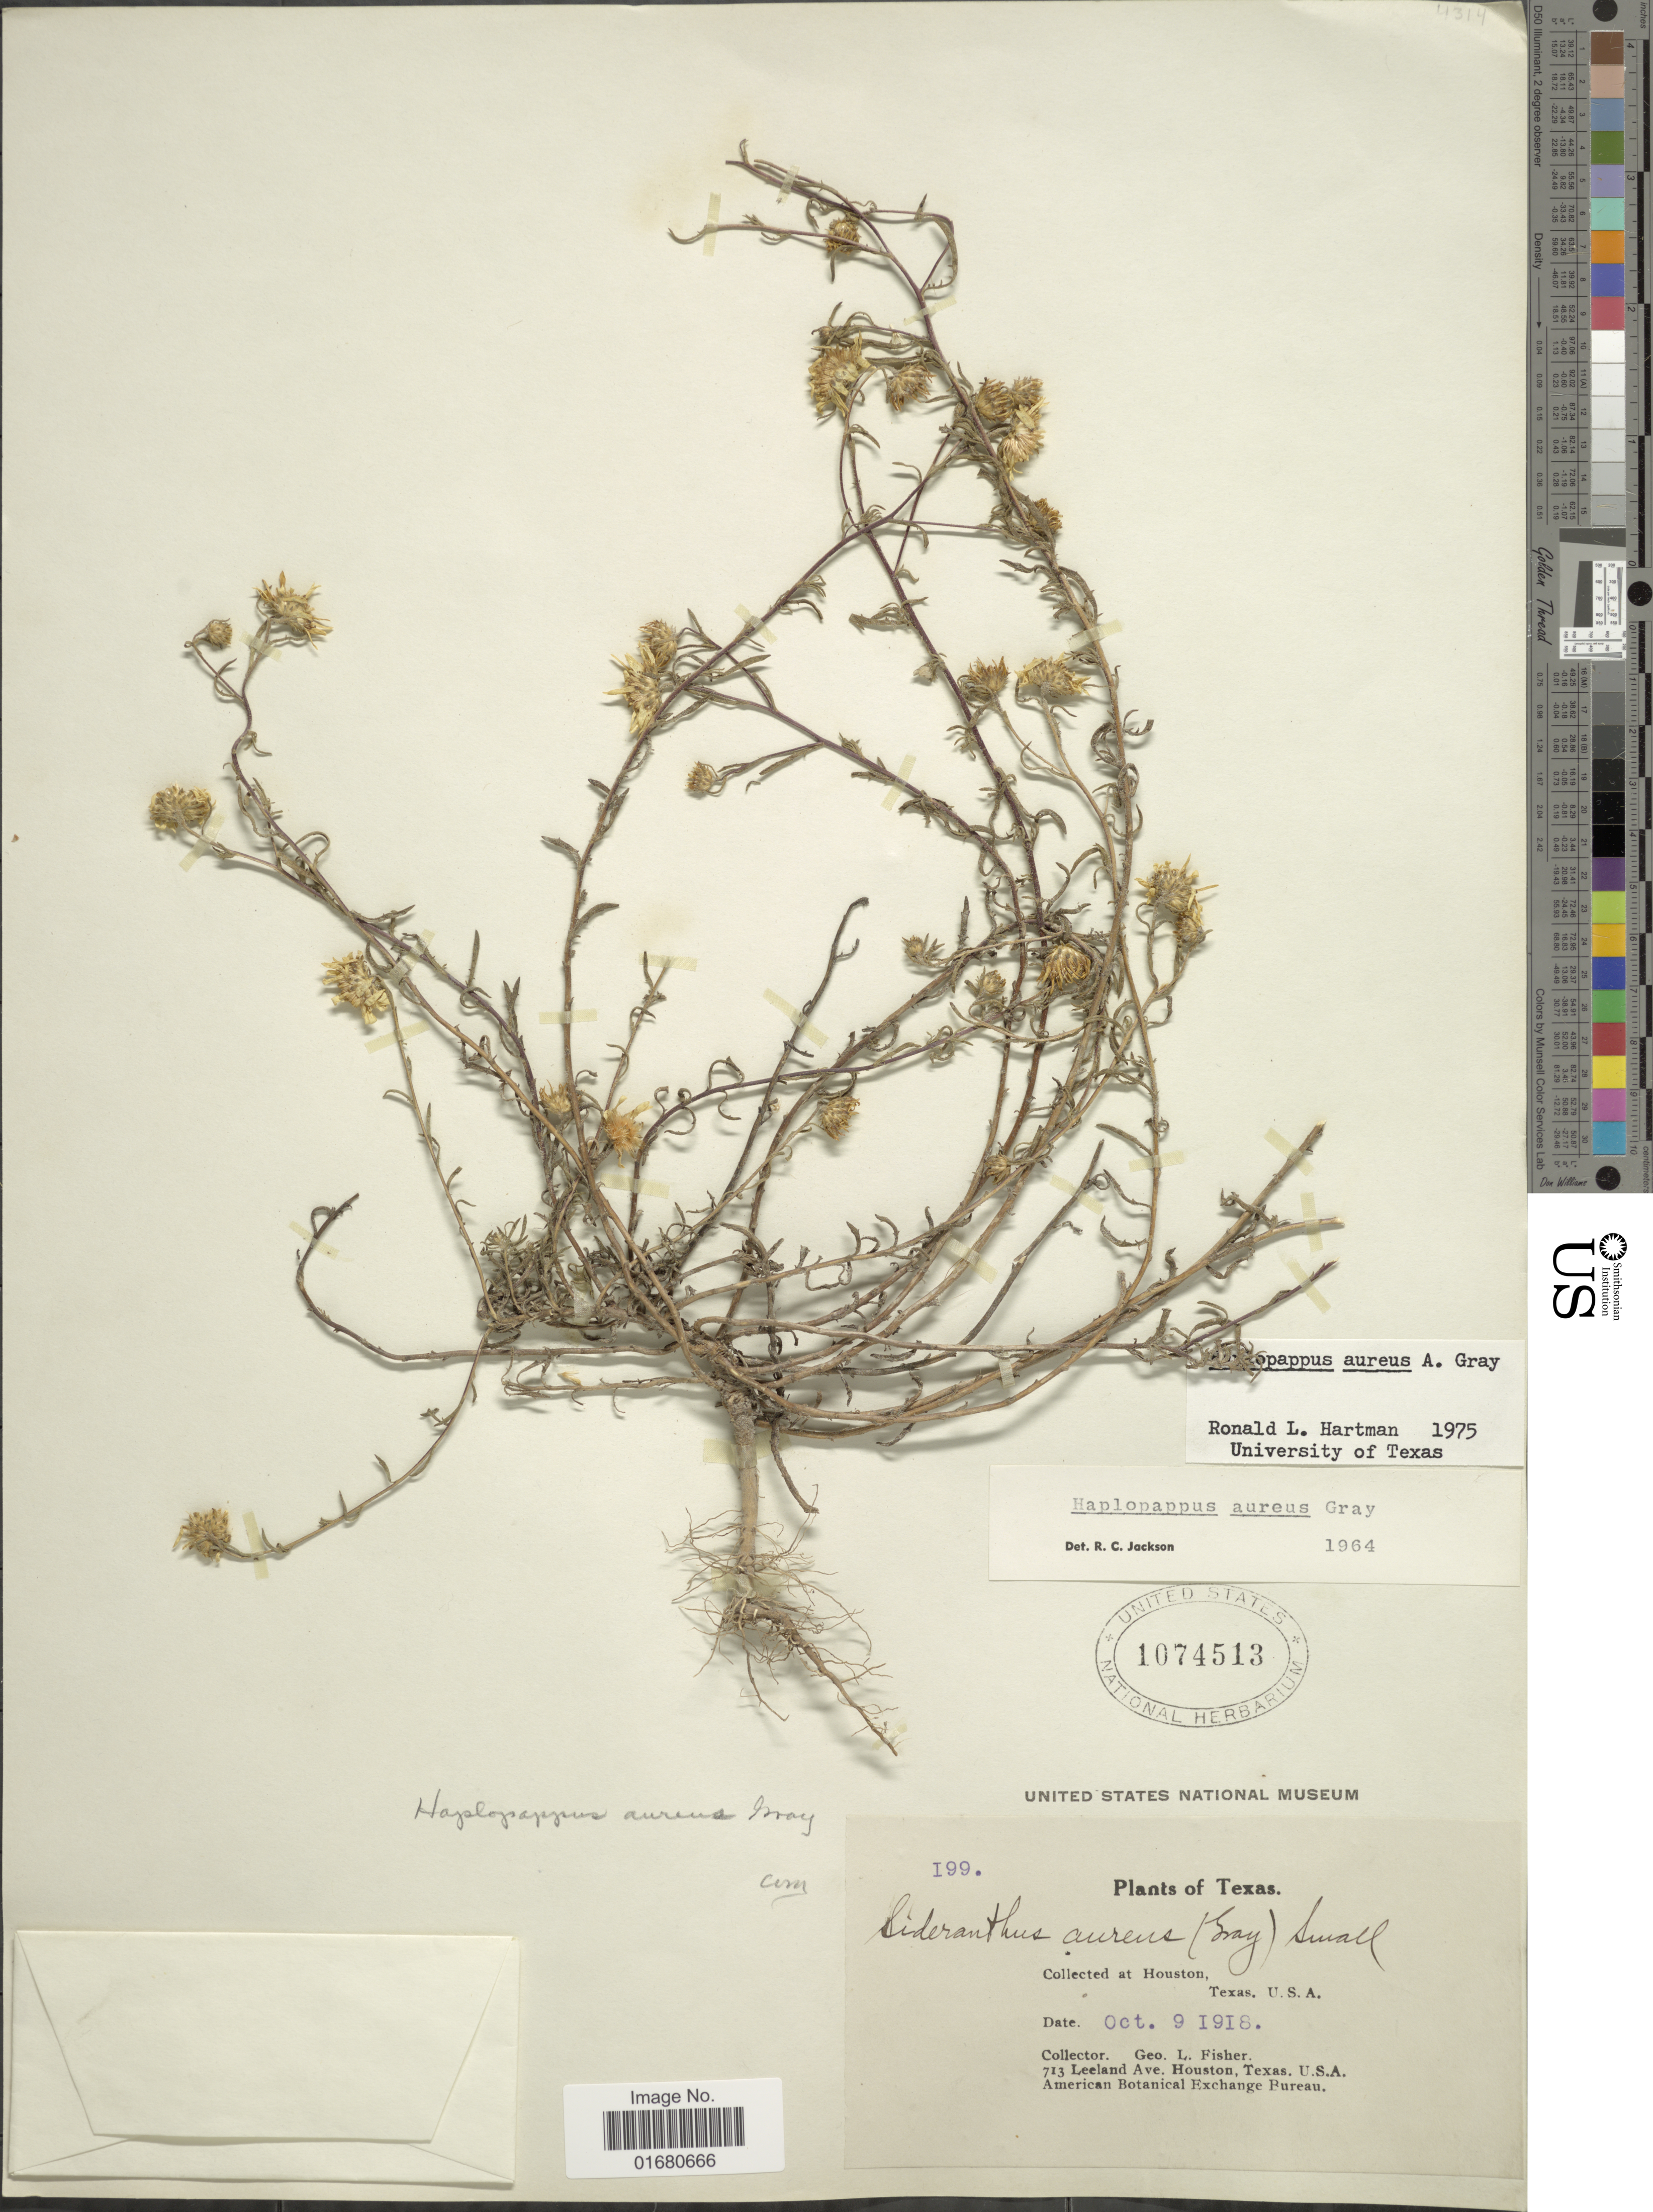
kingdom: Plantae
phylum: Tracheophyta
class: Magnoliopsida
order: Asterales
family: Asteraceae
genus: Rayjacksonia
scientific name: Rayjacksonia annua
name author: (Rydb.) R.L. Hartm. & M.A. Lane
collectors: G. L. Fisher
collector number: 199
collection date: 1918-10-09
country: United States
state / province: Texas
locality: Houston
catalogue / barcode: US 1074513